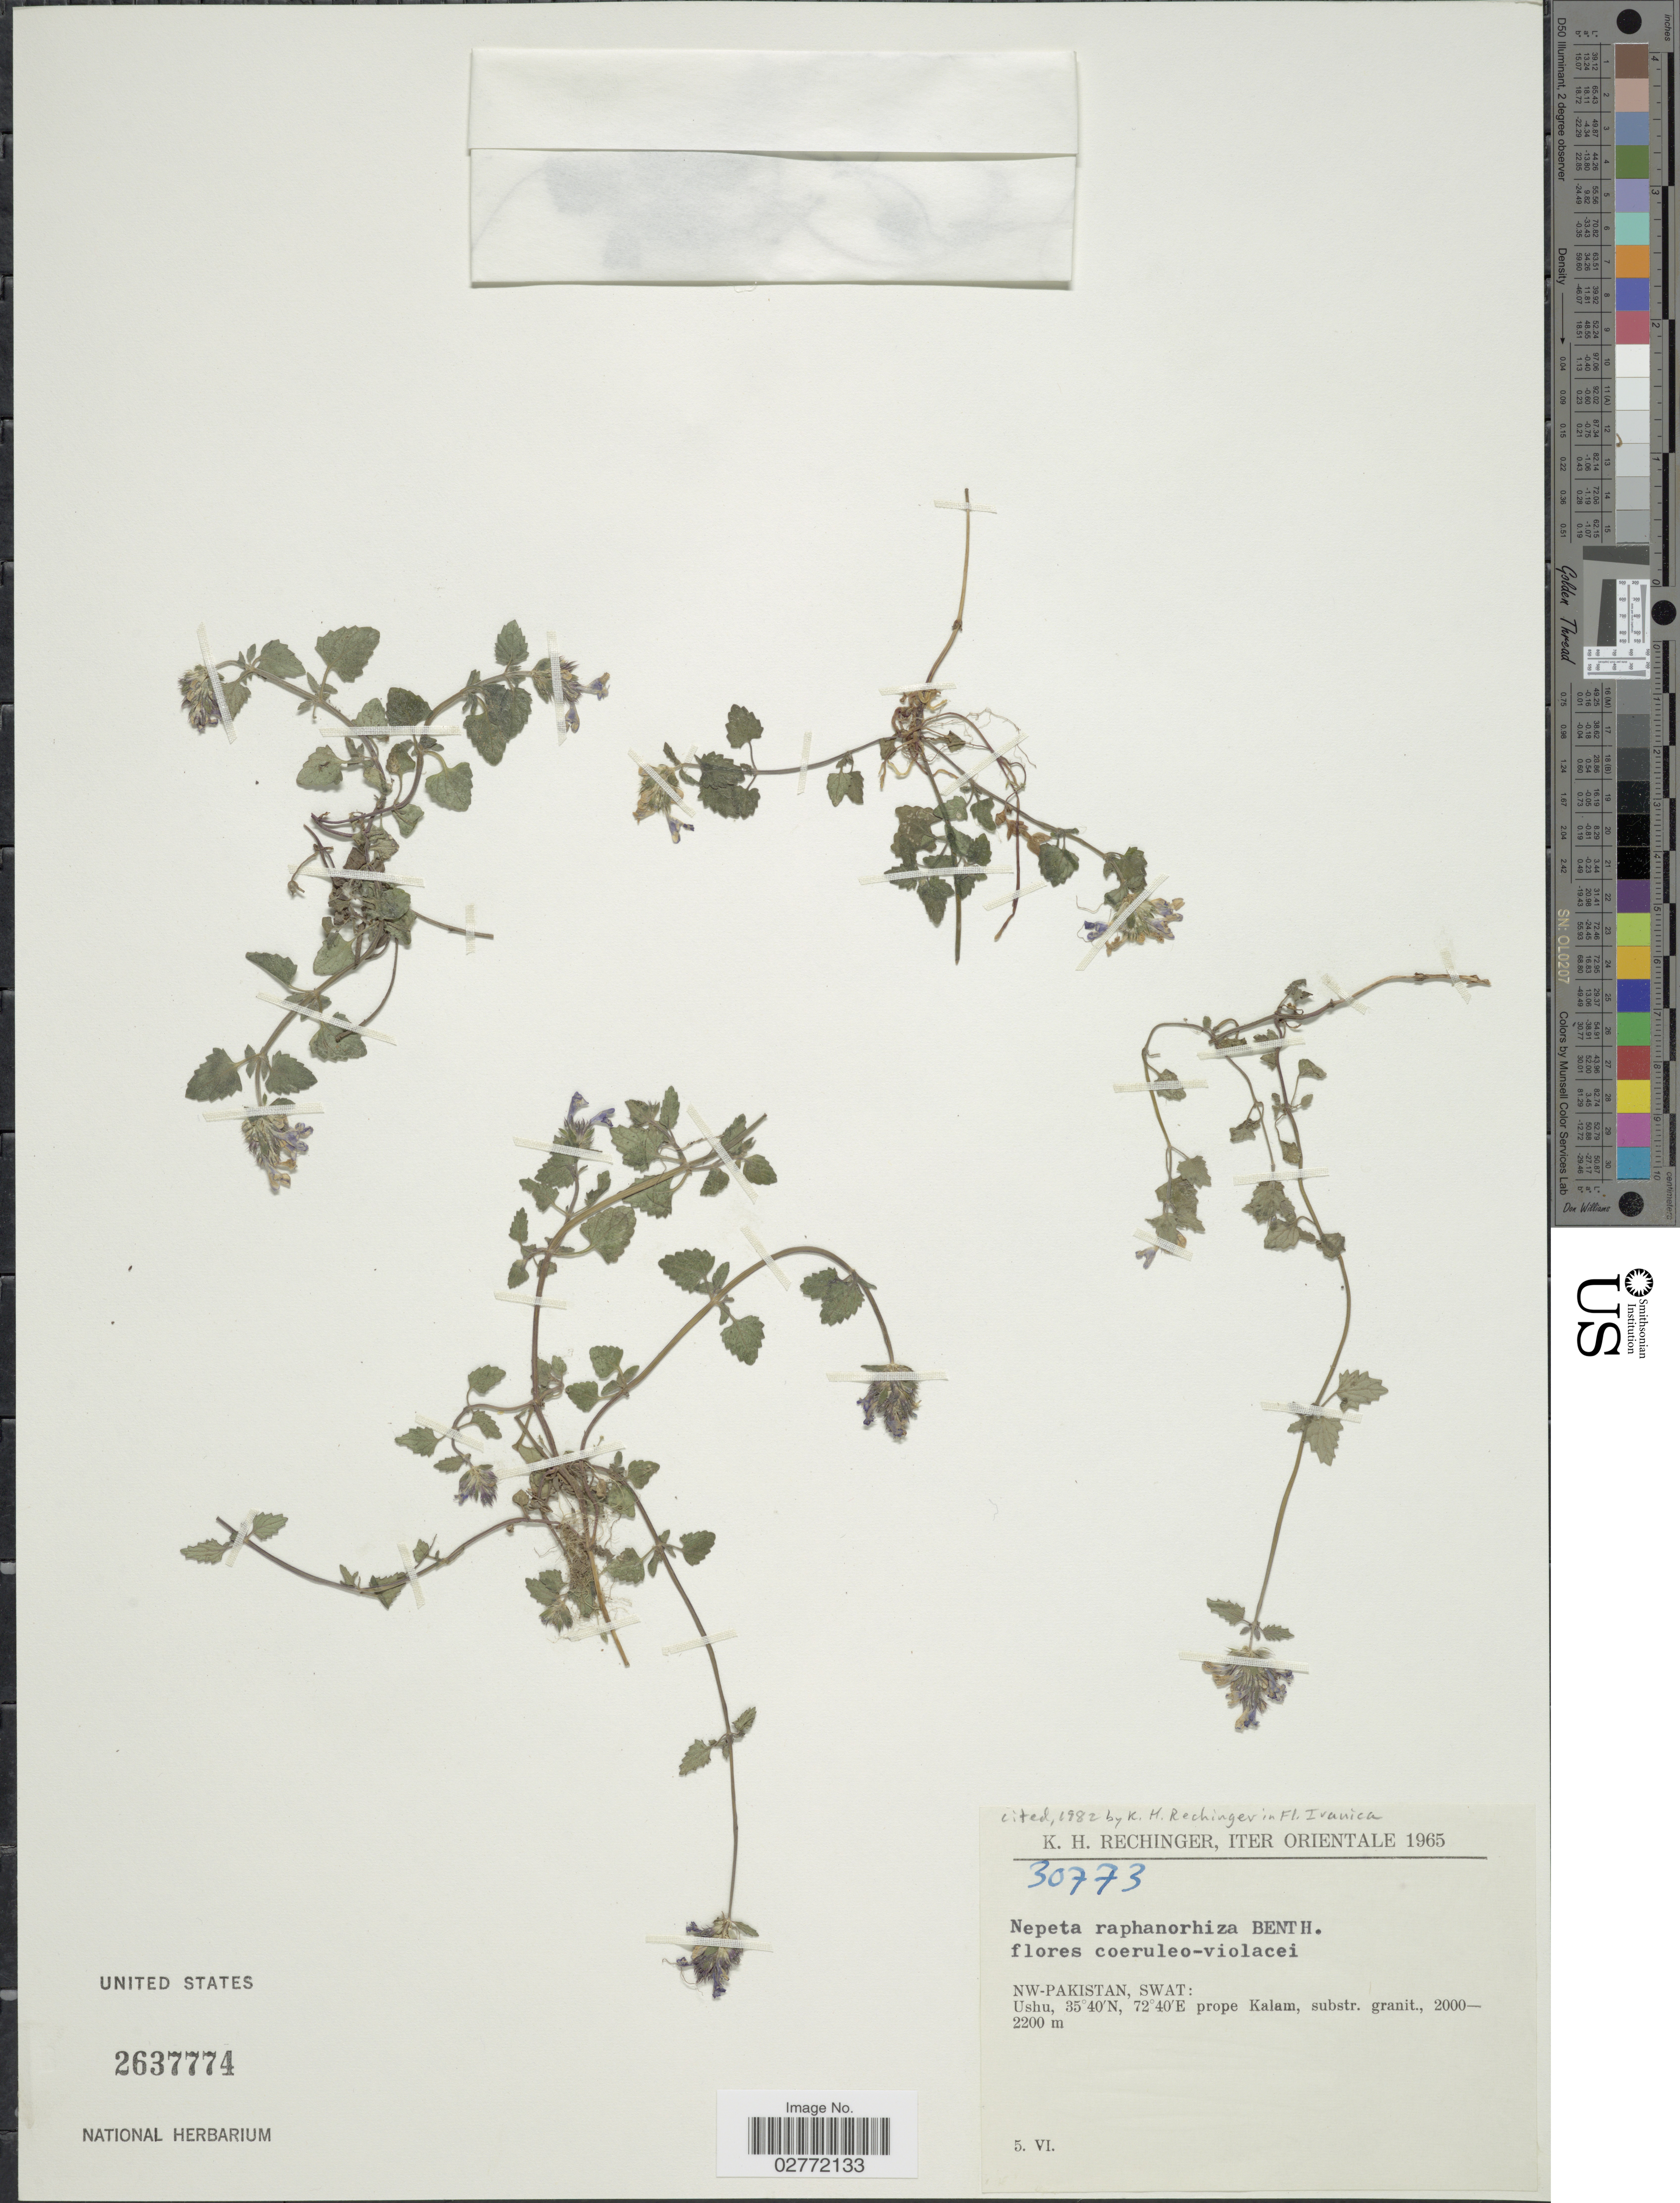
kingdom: Plantae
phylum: Tracheophyta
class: Magnoliopsida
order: Lamiales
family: Lamiaceae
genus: Nepeta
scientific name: Nepeta raphanorhiza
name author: Benth.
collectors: K. H. Rechinger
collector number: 30773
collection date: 1965-06-05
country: Pakistan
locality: Orientale. NW-Pakistan, Swat, Ushu, prope Kalam, substr. granit.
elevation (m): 2000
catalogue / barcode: US 2637774